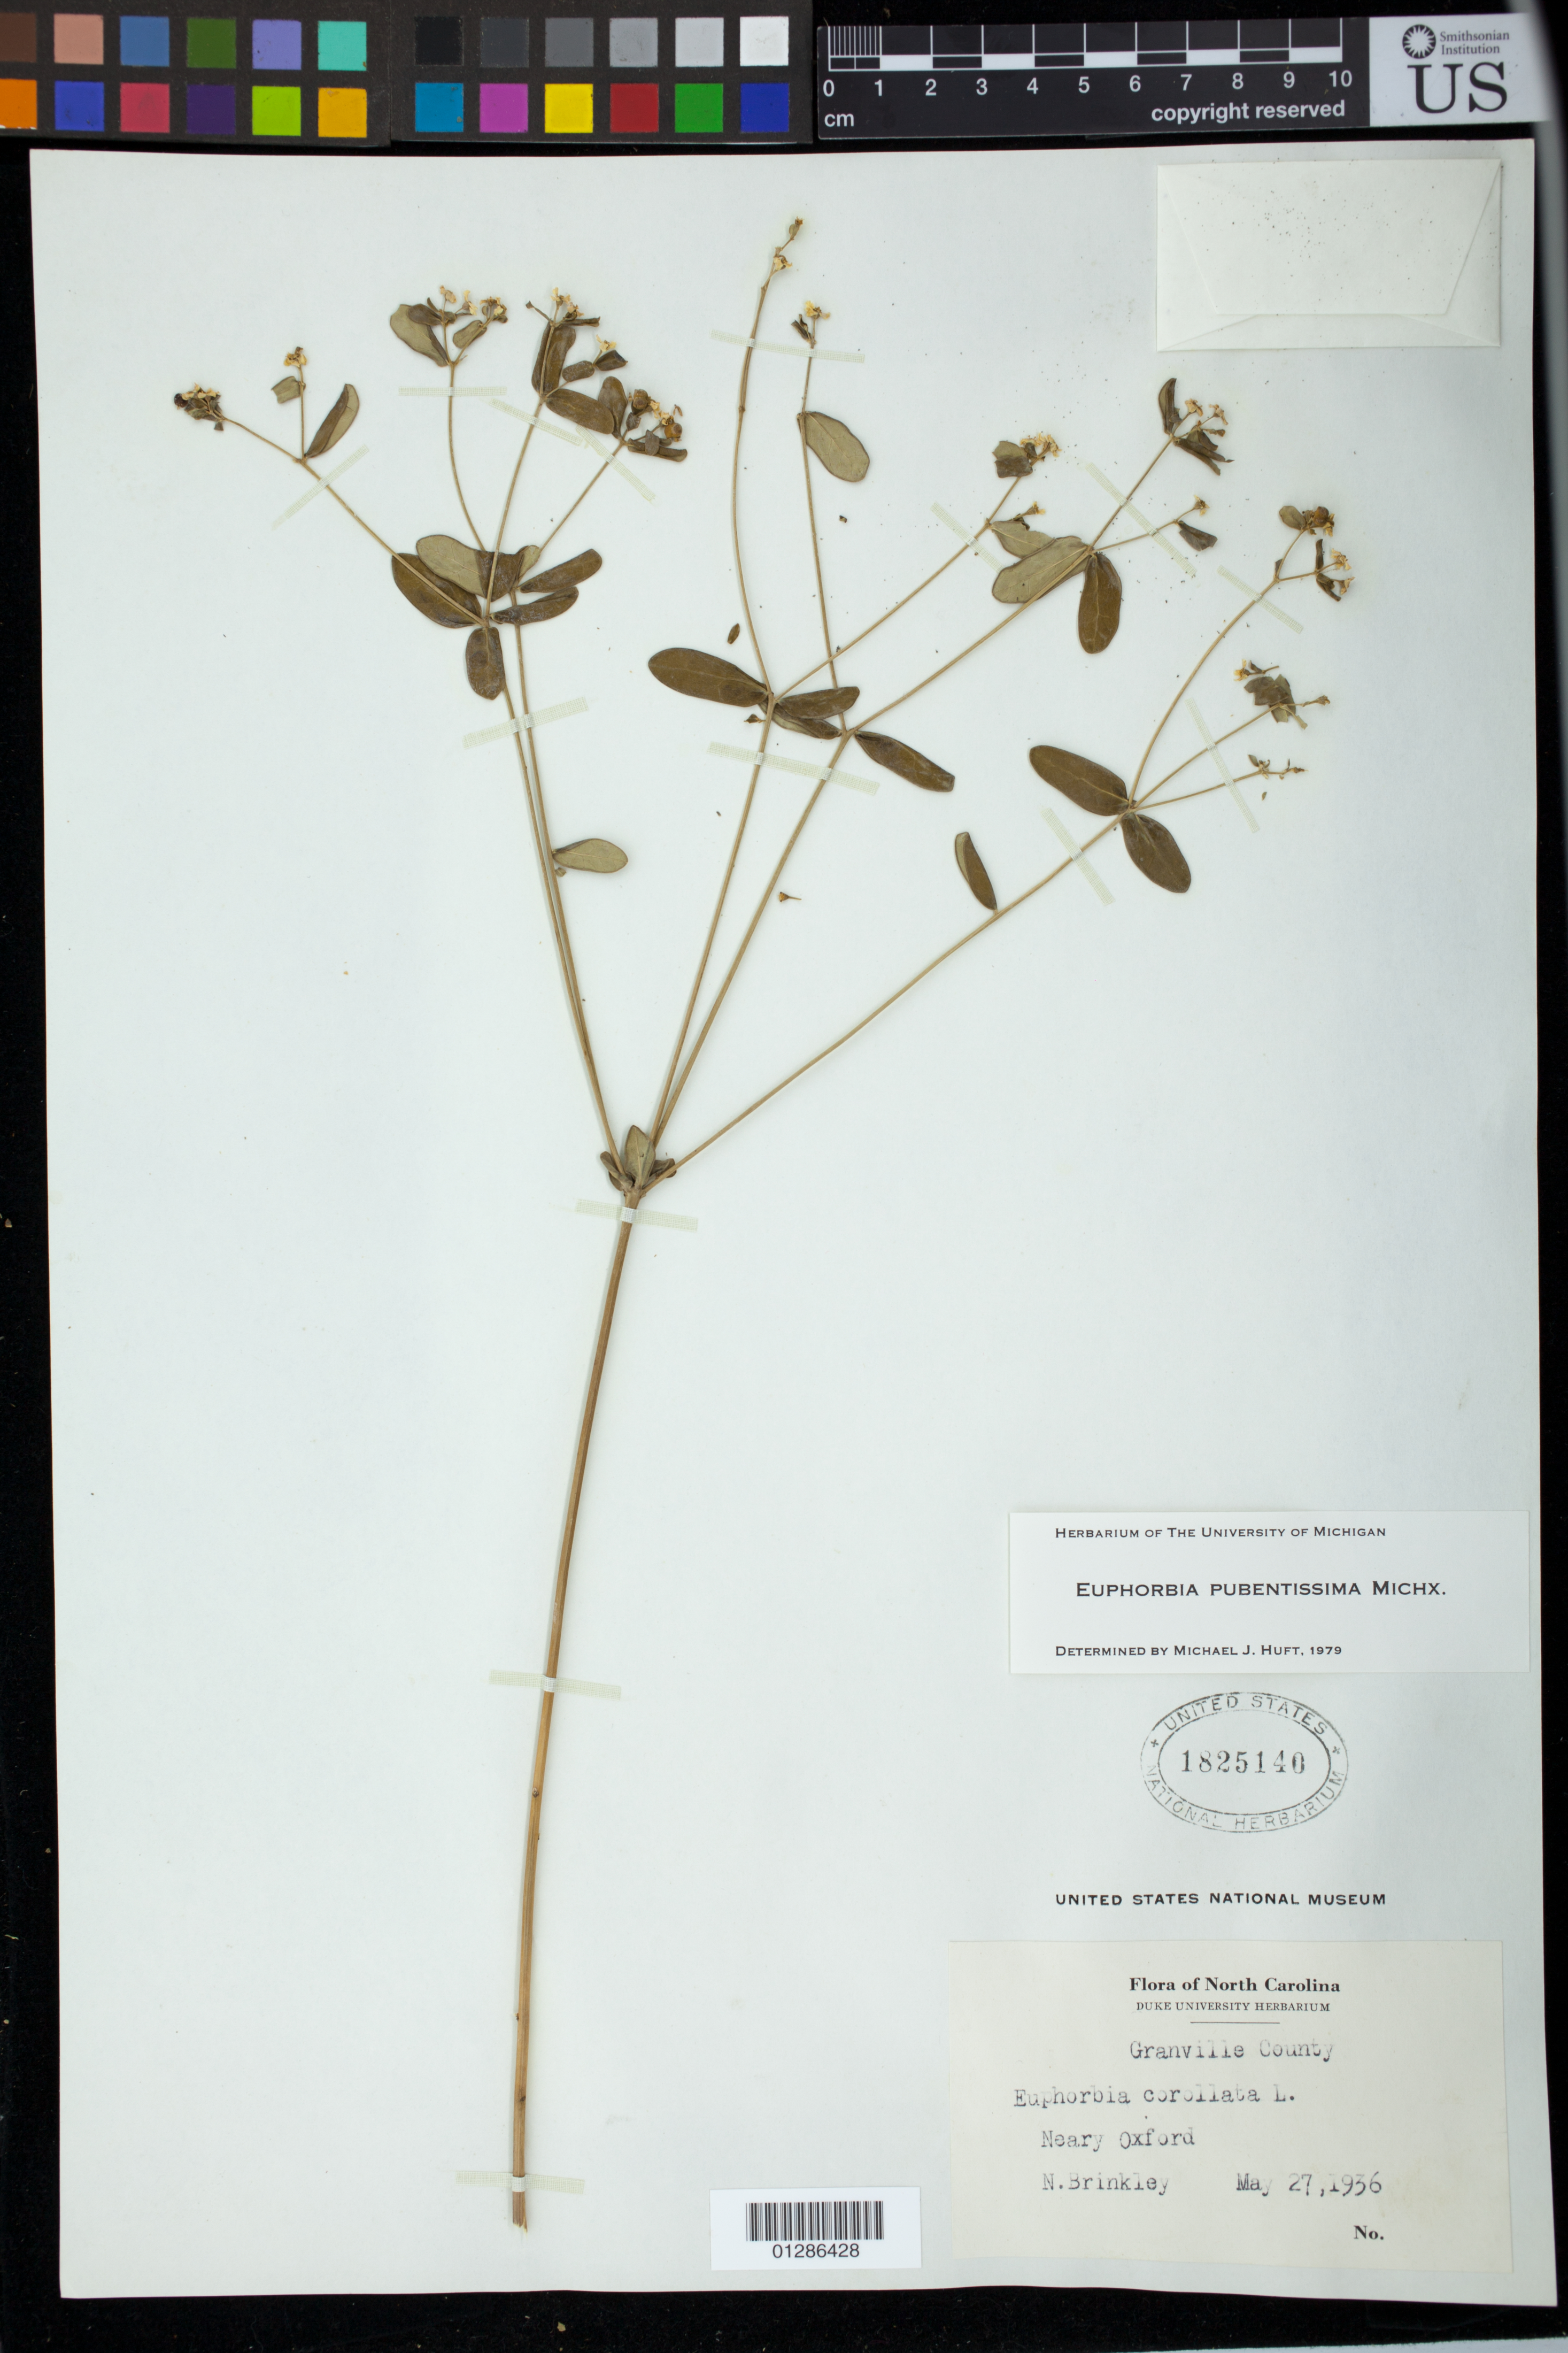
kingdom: Plantae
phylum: Tracheophyta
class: Magnoliopsida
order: Malpighiales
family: Euphorbiaceae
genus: Euphorbia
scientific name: Euphorbia pubentissima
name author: Michx.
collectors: N. Brinkley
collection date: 1936-05-27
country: United States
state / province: North Carolina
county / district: Granville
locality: near Oxford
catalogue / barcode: US 1825140